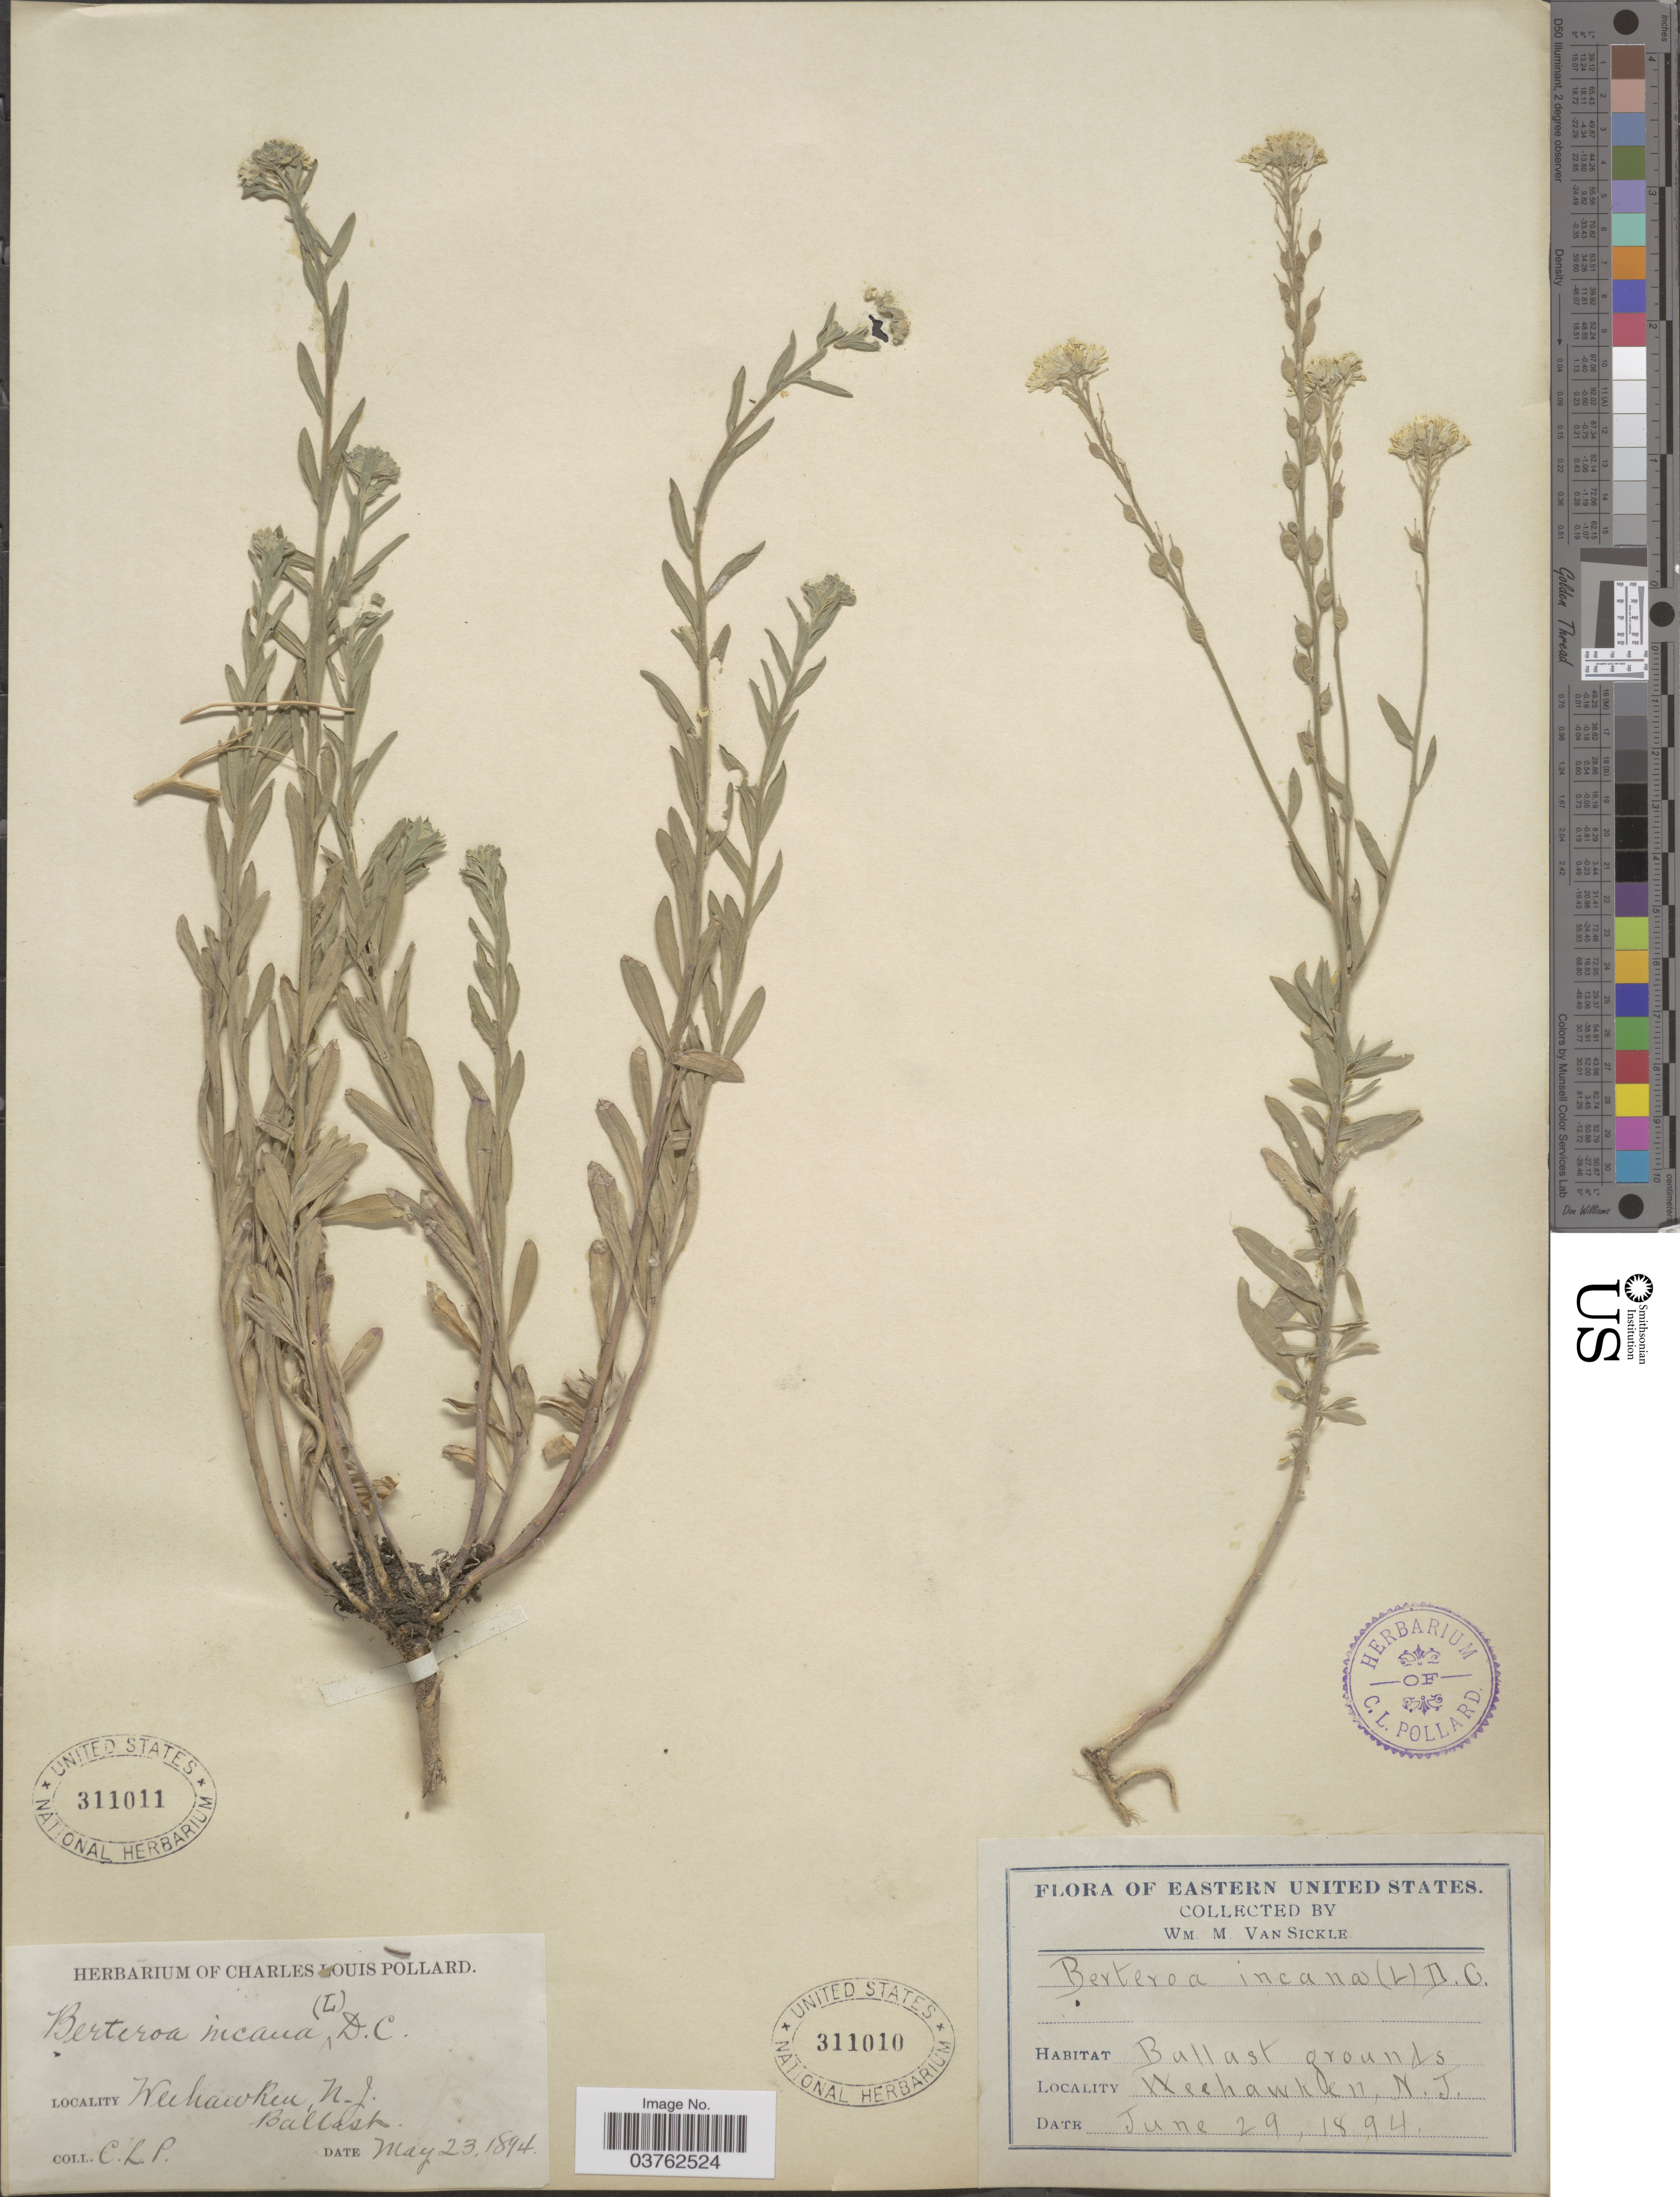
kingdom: Plantae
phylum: Tracheophyta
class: Magnoliopsida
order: Brassicales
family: Brassicaceae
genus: Berteroa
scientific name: Berteroa incana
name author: (L.) DC.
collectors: C. L. Pollard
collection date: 1894-05-23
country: United States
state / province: New Jersey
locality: Weehawken. Ballast.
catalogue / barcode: US 311011